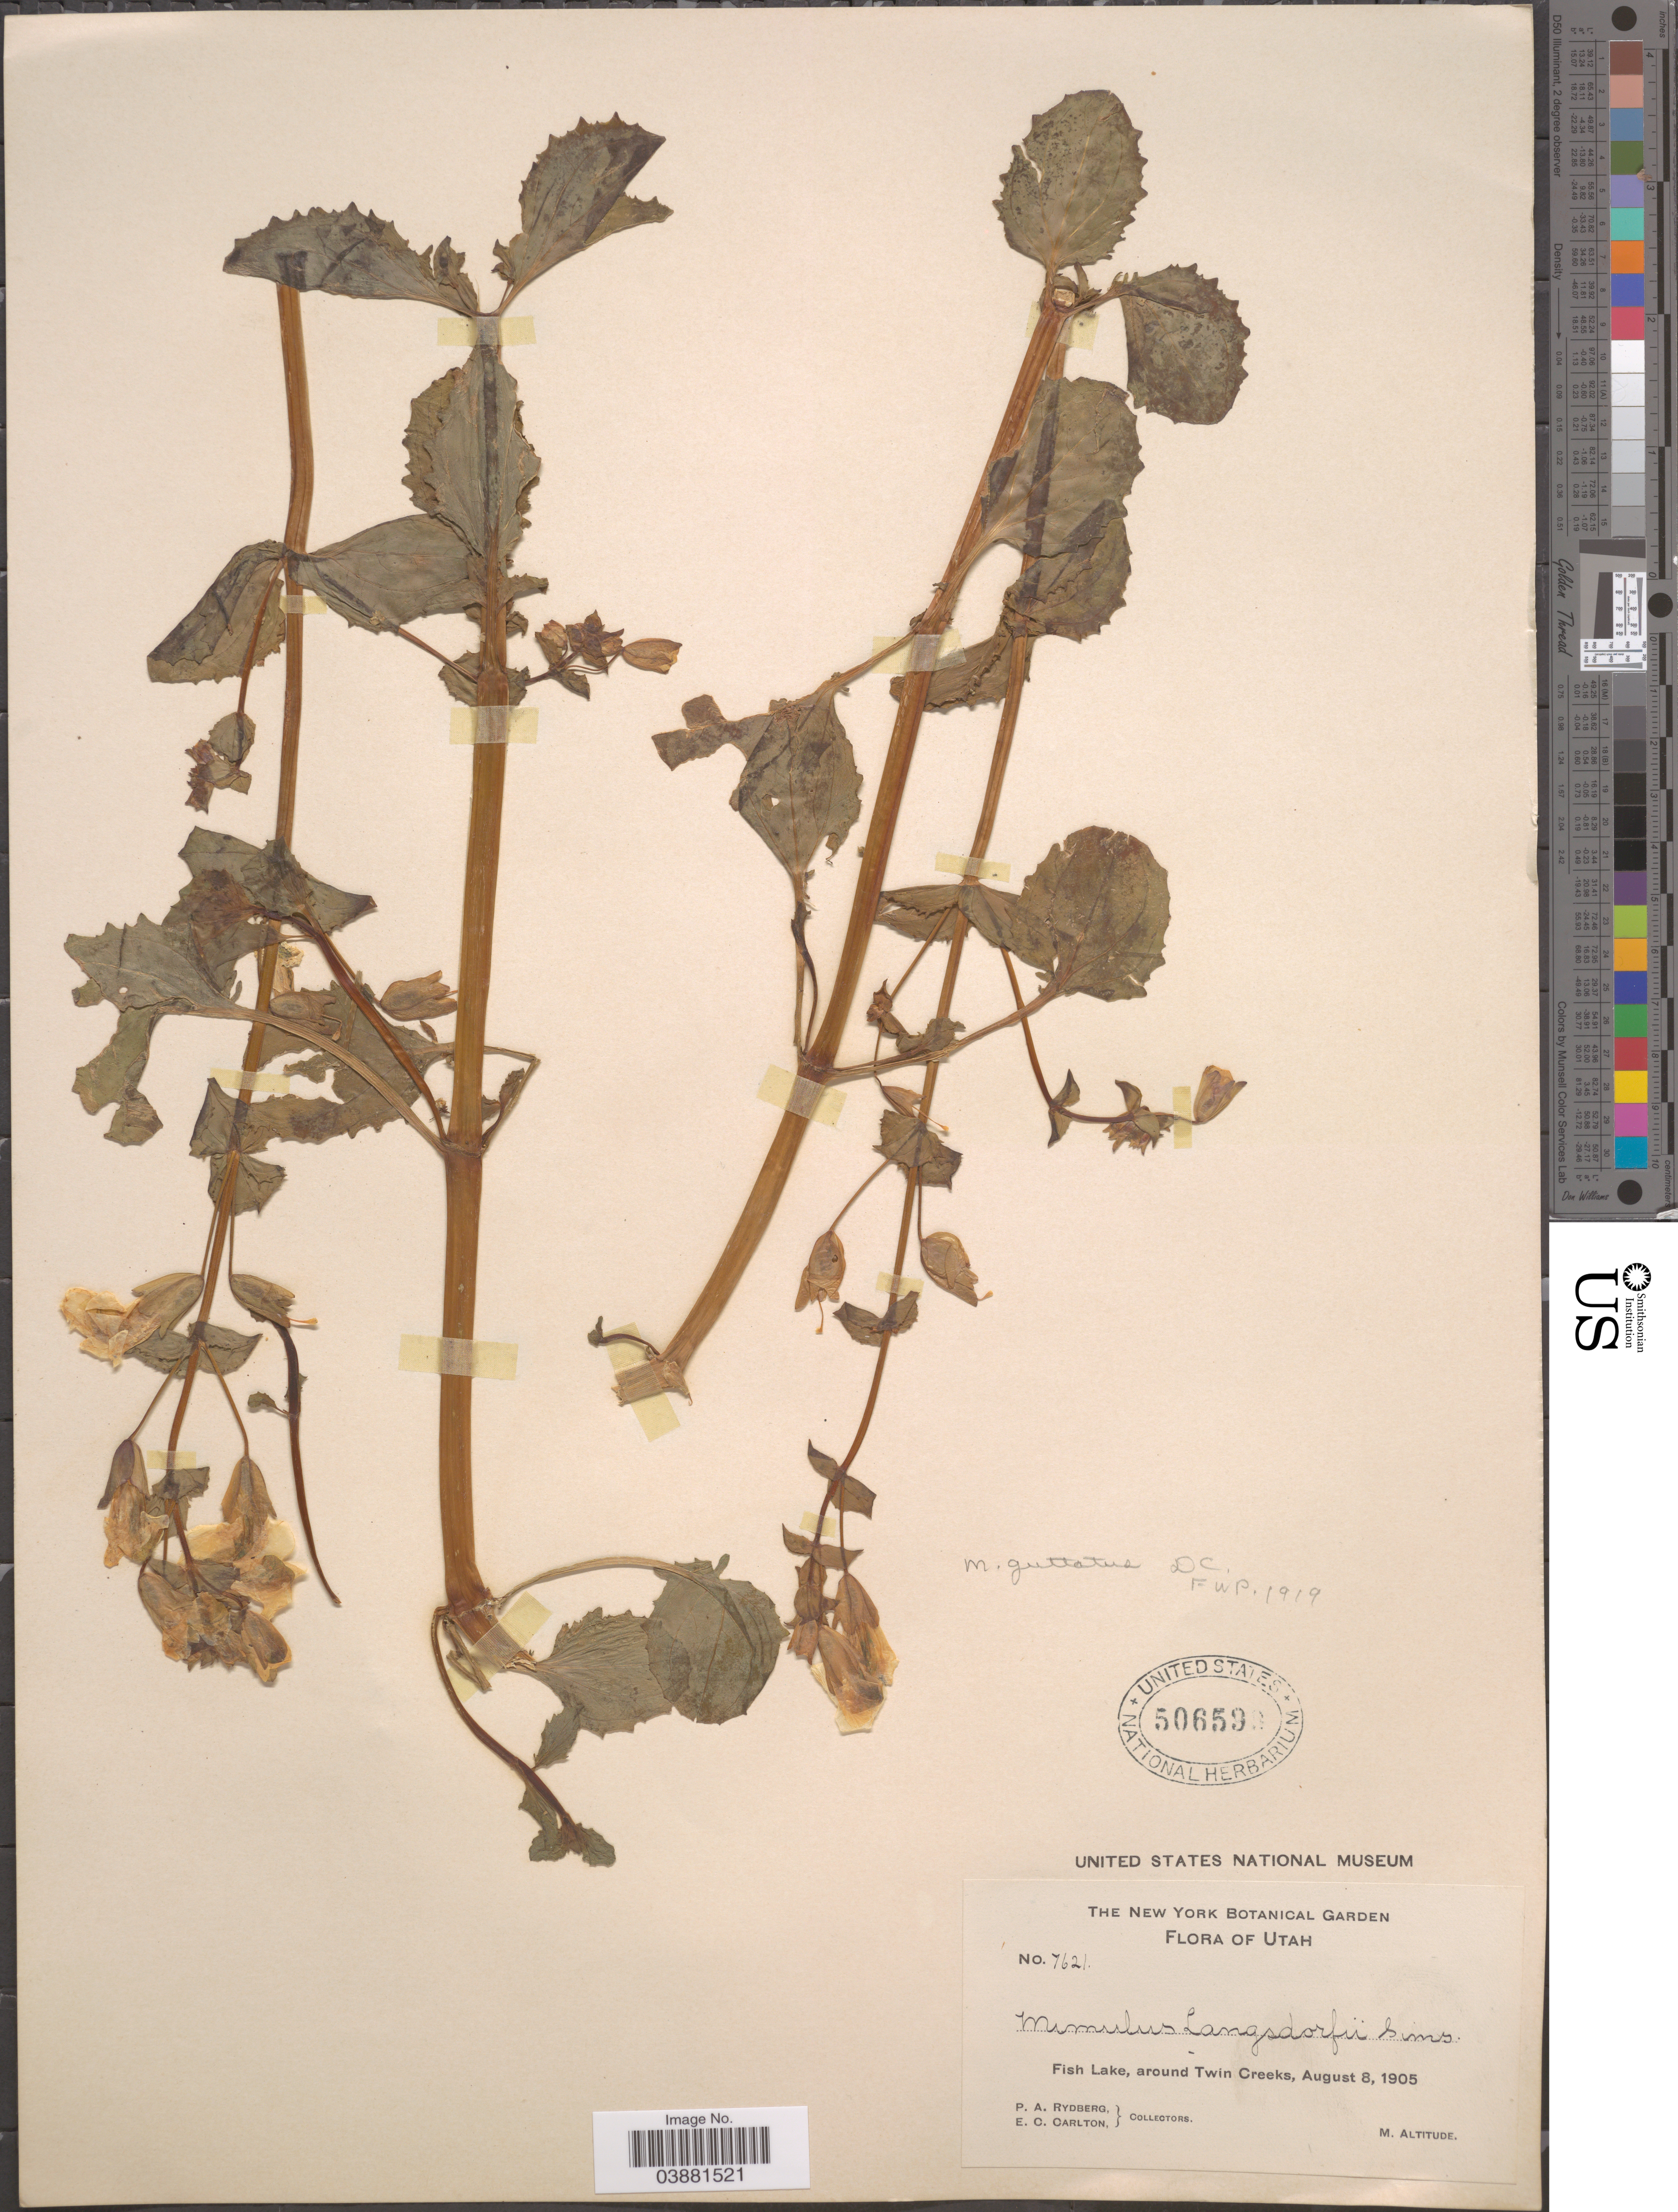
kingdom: Plantae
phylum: Tracheophyta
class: Magnoliopsida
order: Lamiales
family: Phrymaceae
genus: Mimulus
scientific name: Mimulus guttatus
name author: DC.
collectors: P. A. Rydberg & E. Carlton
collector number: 7621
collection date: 1905-08-08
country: United States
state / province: Utah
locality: Fish Lake, around Twin Creeks.